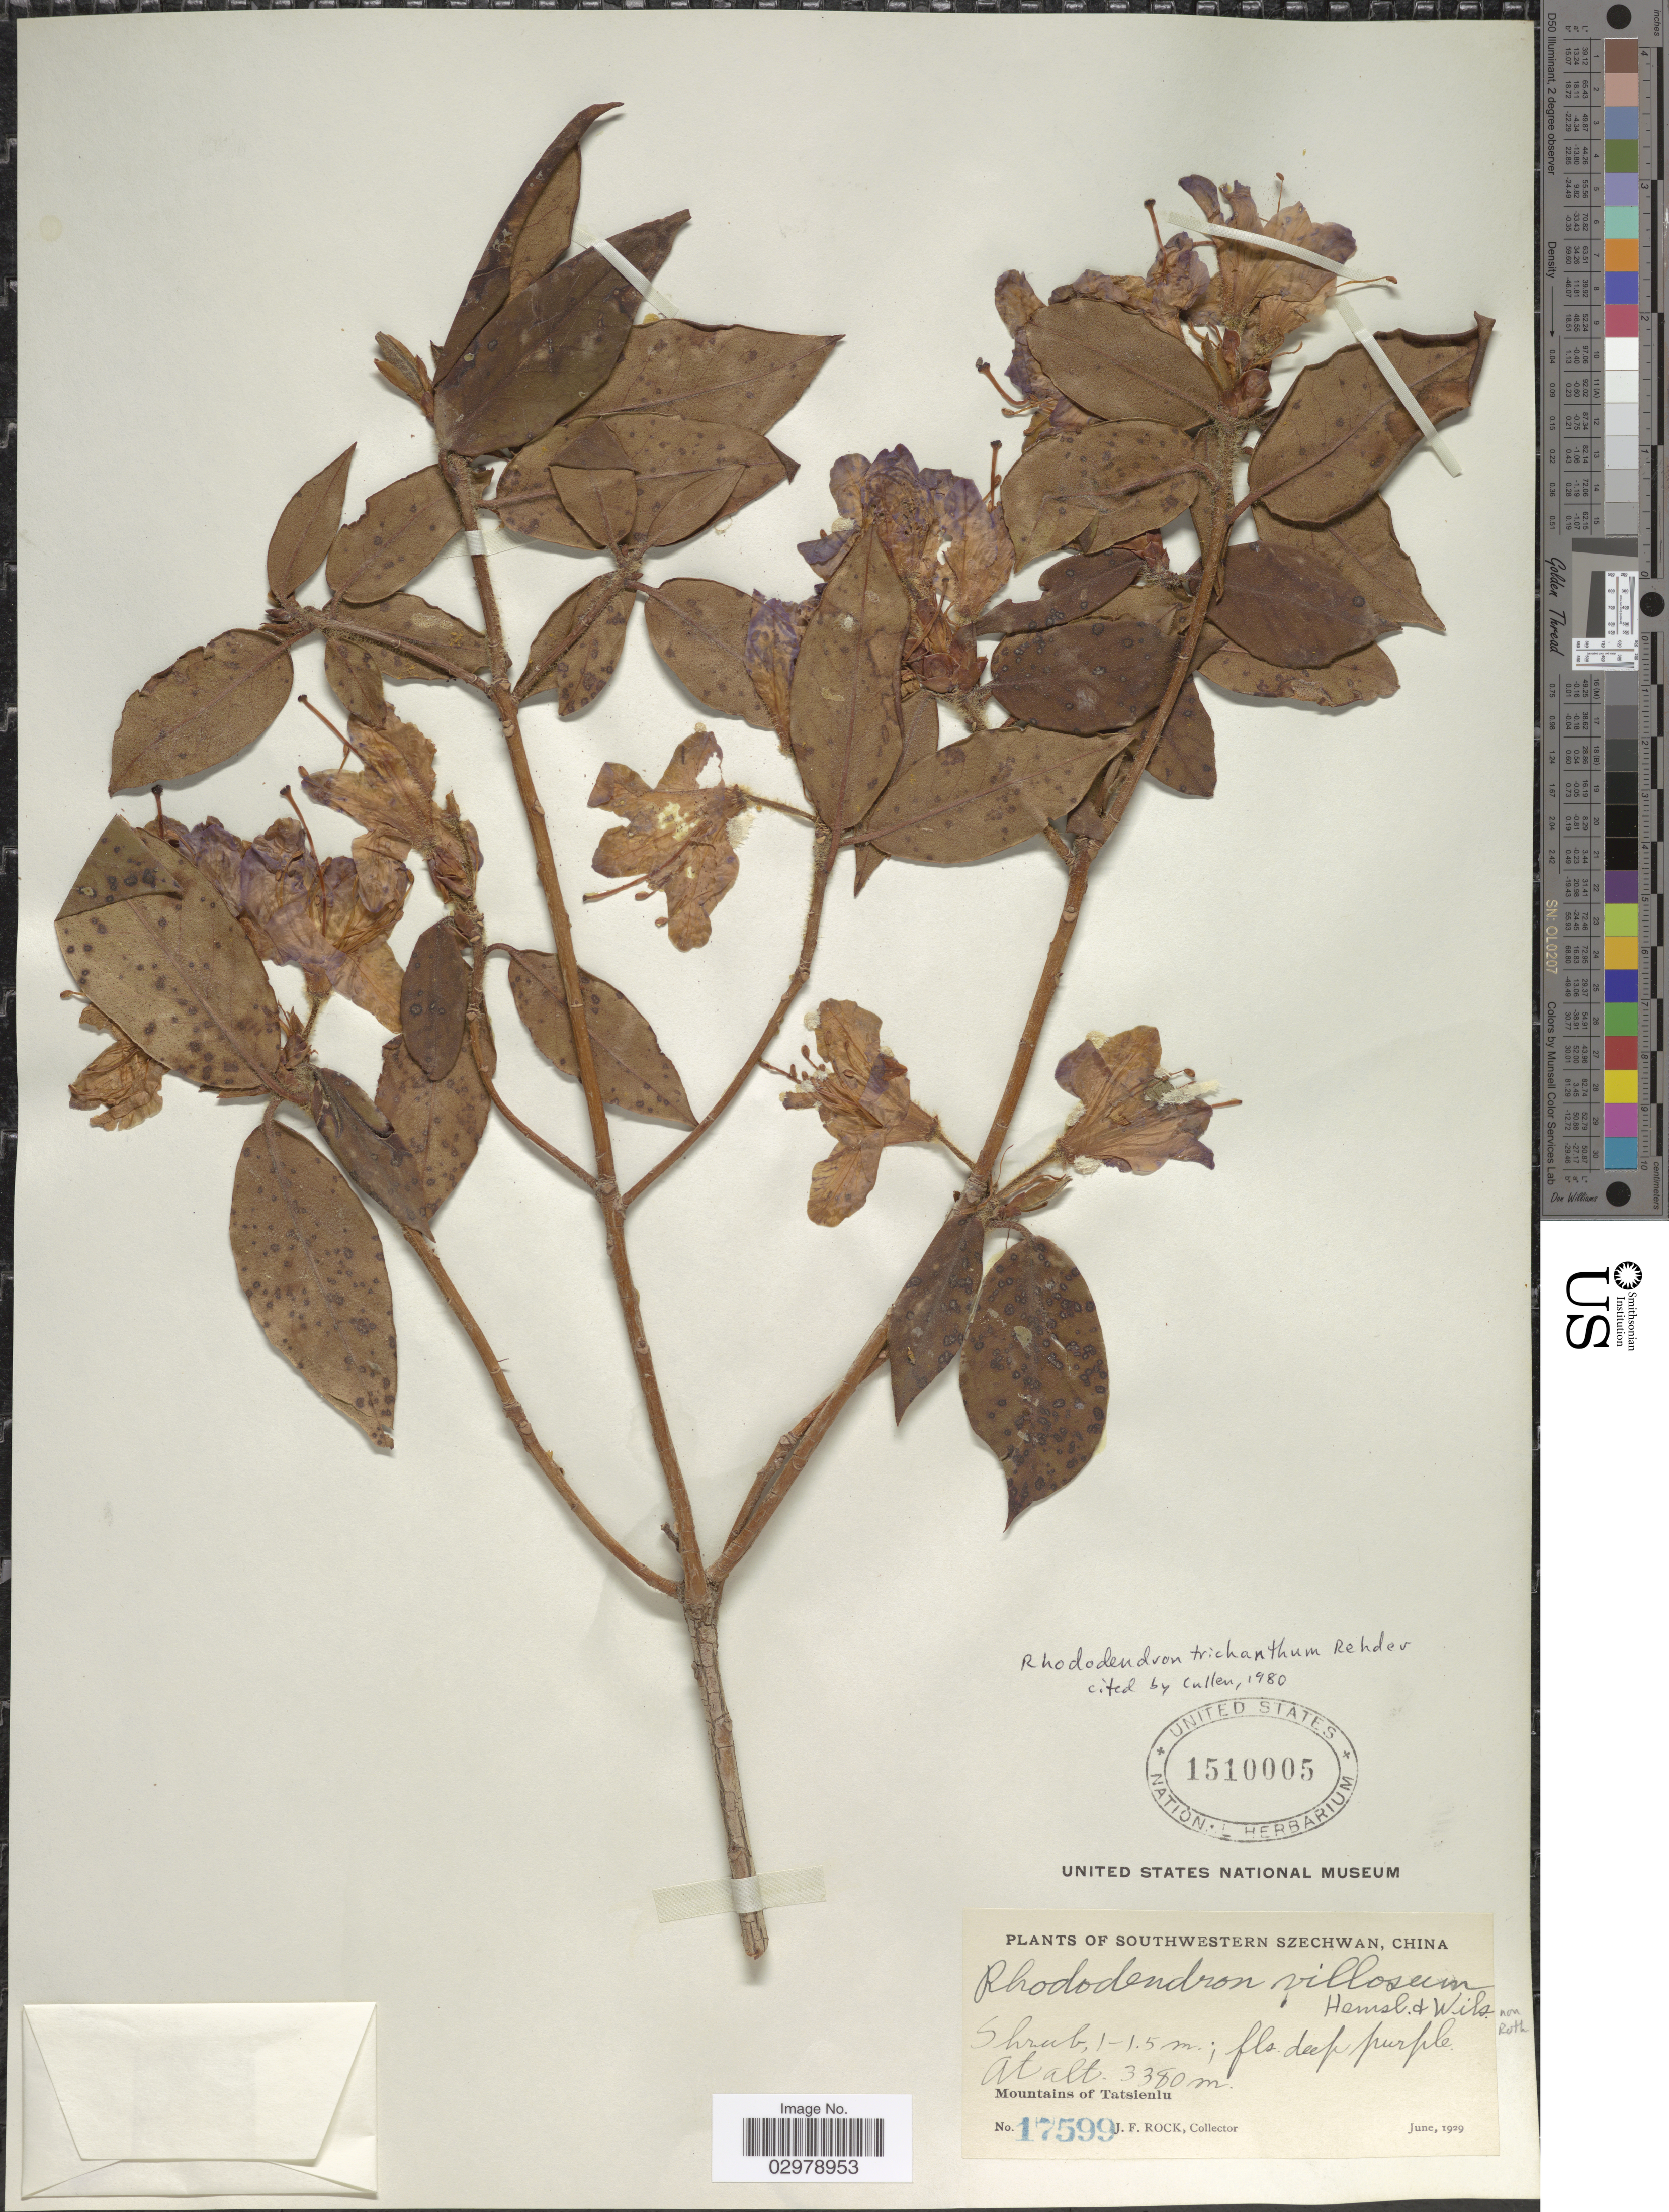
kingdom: Plantae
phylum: Tracheophyta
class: Magnoliopsida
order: Ericales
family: Ericaceae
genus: Rhododendron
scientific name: Rhododendron trichanthum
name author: Rehder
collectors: J. Rock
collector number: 17599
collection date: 1929-06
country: China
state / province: Sichuan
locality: Southwestern Szechwan. Mountains of Tatsienlu.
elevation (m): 3380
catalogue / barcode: US 1510005